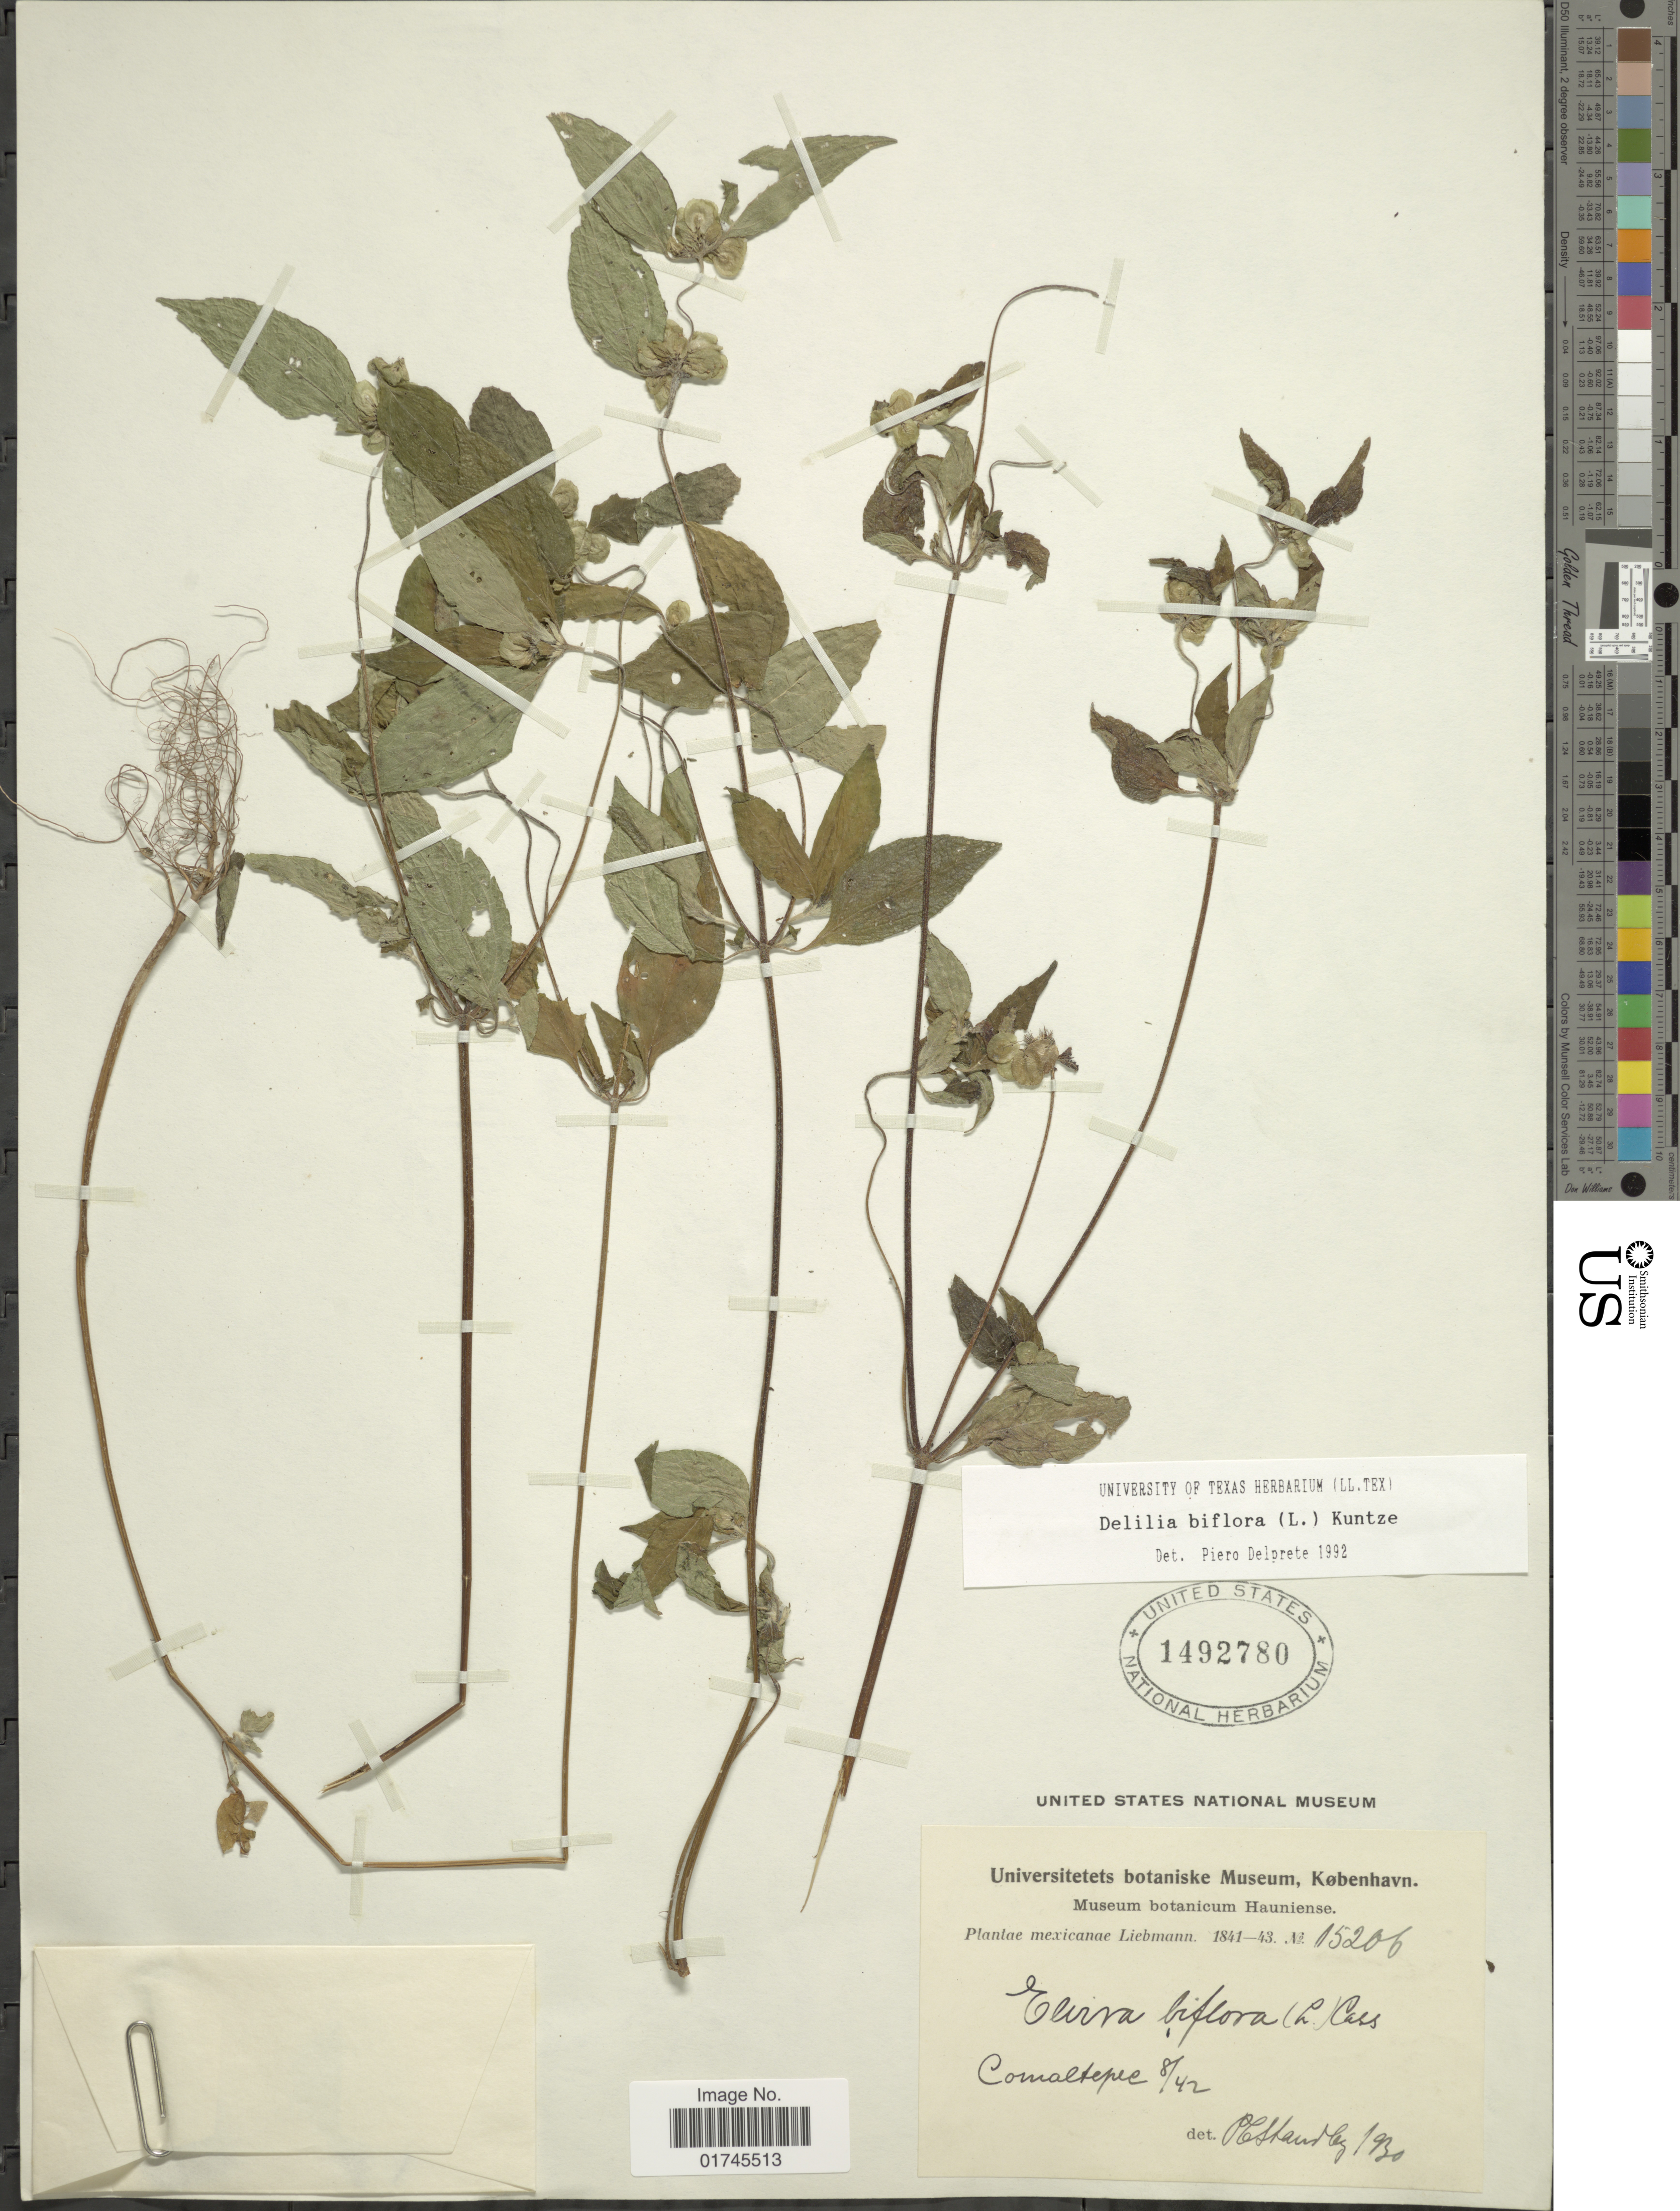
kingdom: Plantae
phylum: Tracheophyta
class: Magnoliopsida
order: Asterales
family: Asteraceae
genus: Delilia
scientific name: Delilia biflora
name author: (L.) Kuntze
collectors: Liebmann, --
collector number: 15206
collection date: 1842-08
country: Mexico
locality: Comaltepec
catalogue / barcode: US 1492780